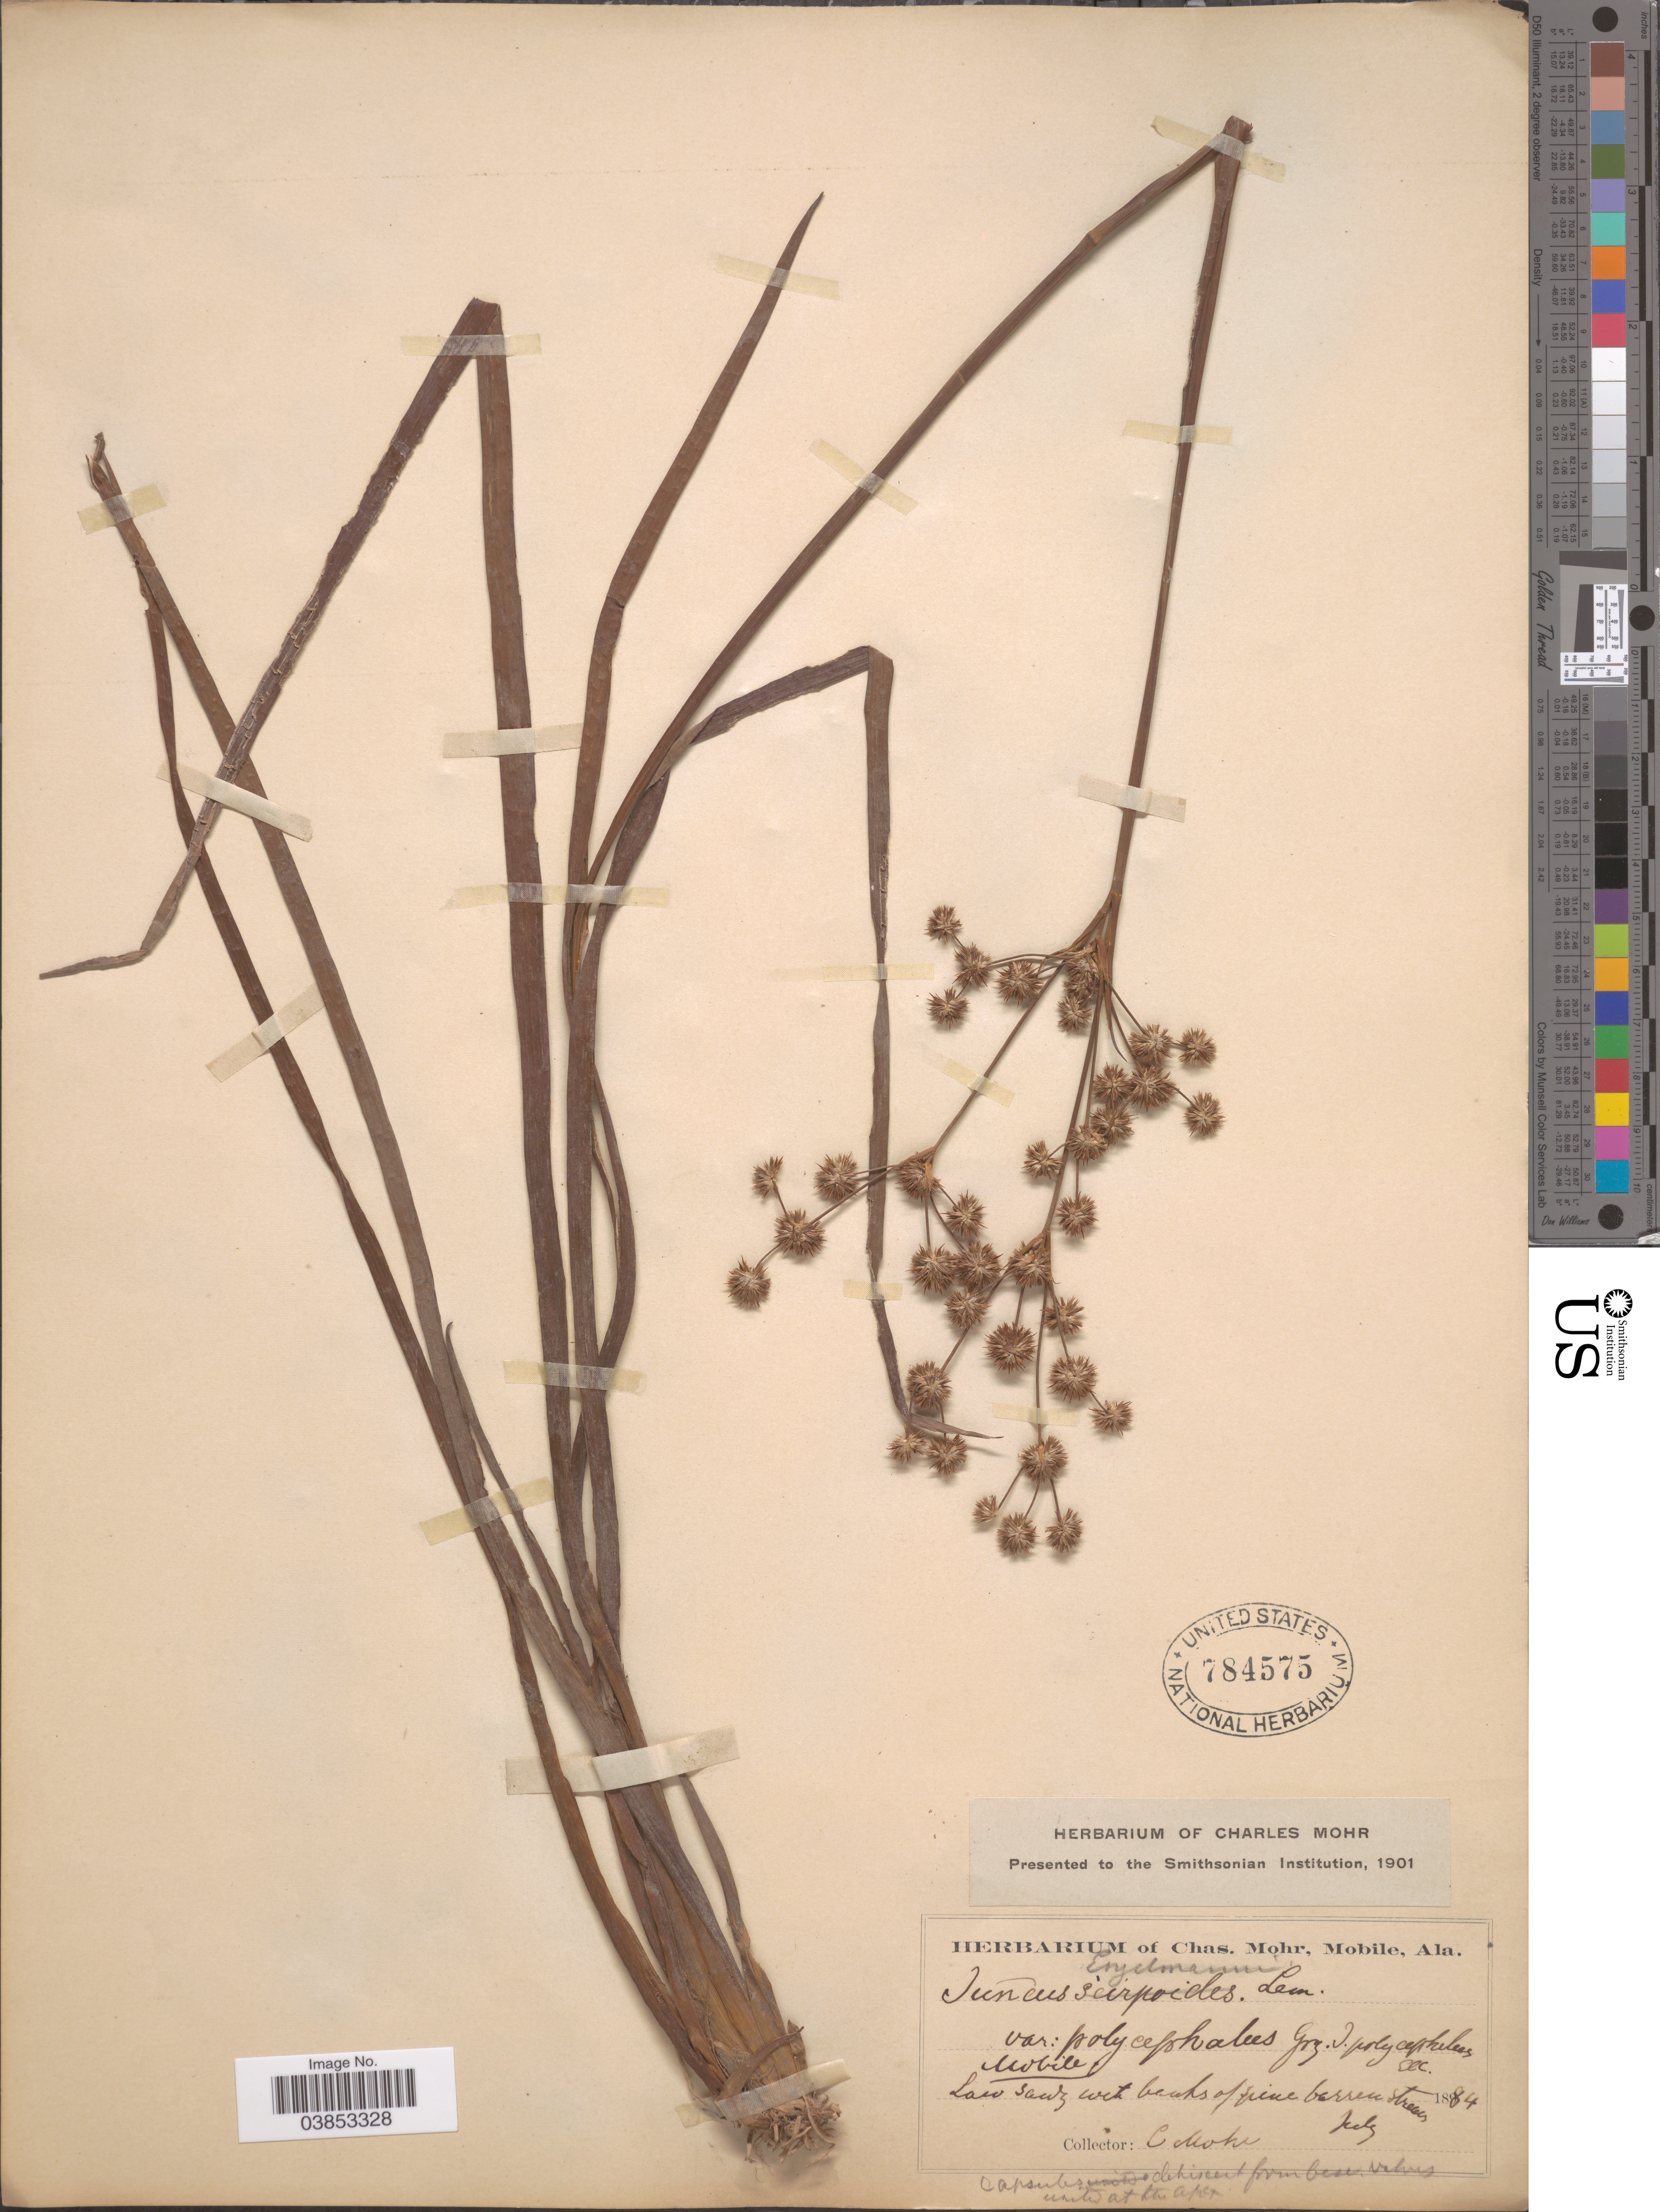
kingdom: Plantae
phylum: Tracheophyta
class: Liliopsida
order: Poales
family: Juncaceae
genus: Juncus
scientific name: Juncus engelmannii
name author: Buchenau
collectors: Mohr, C. T. (herbarium)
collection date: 1884-07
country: United States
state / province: Alabama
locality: Mobile.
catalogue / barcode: US 784575